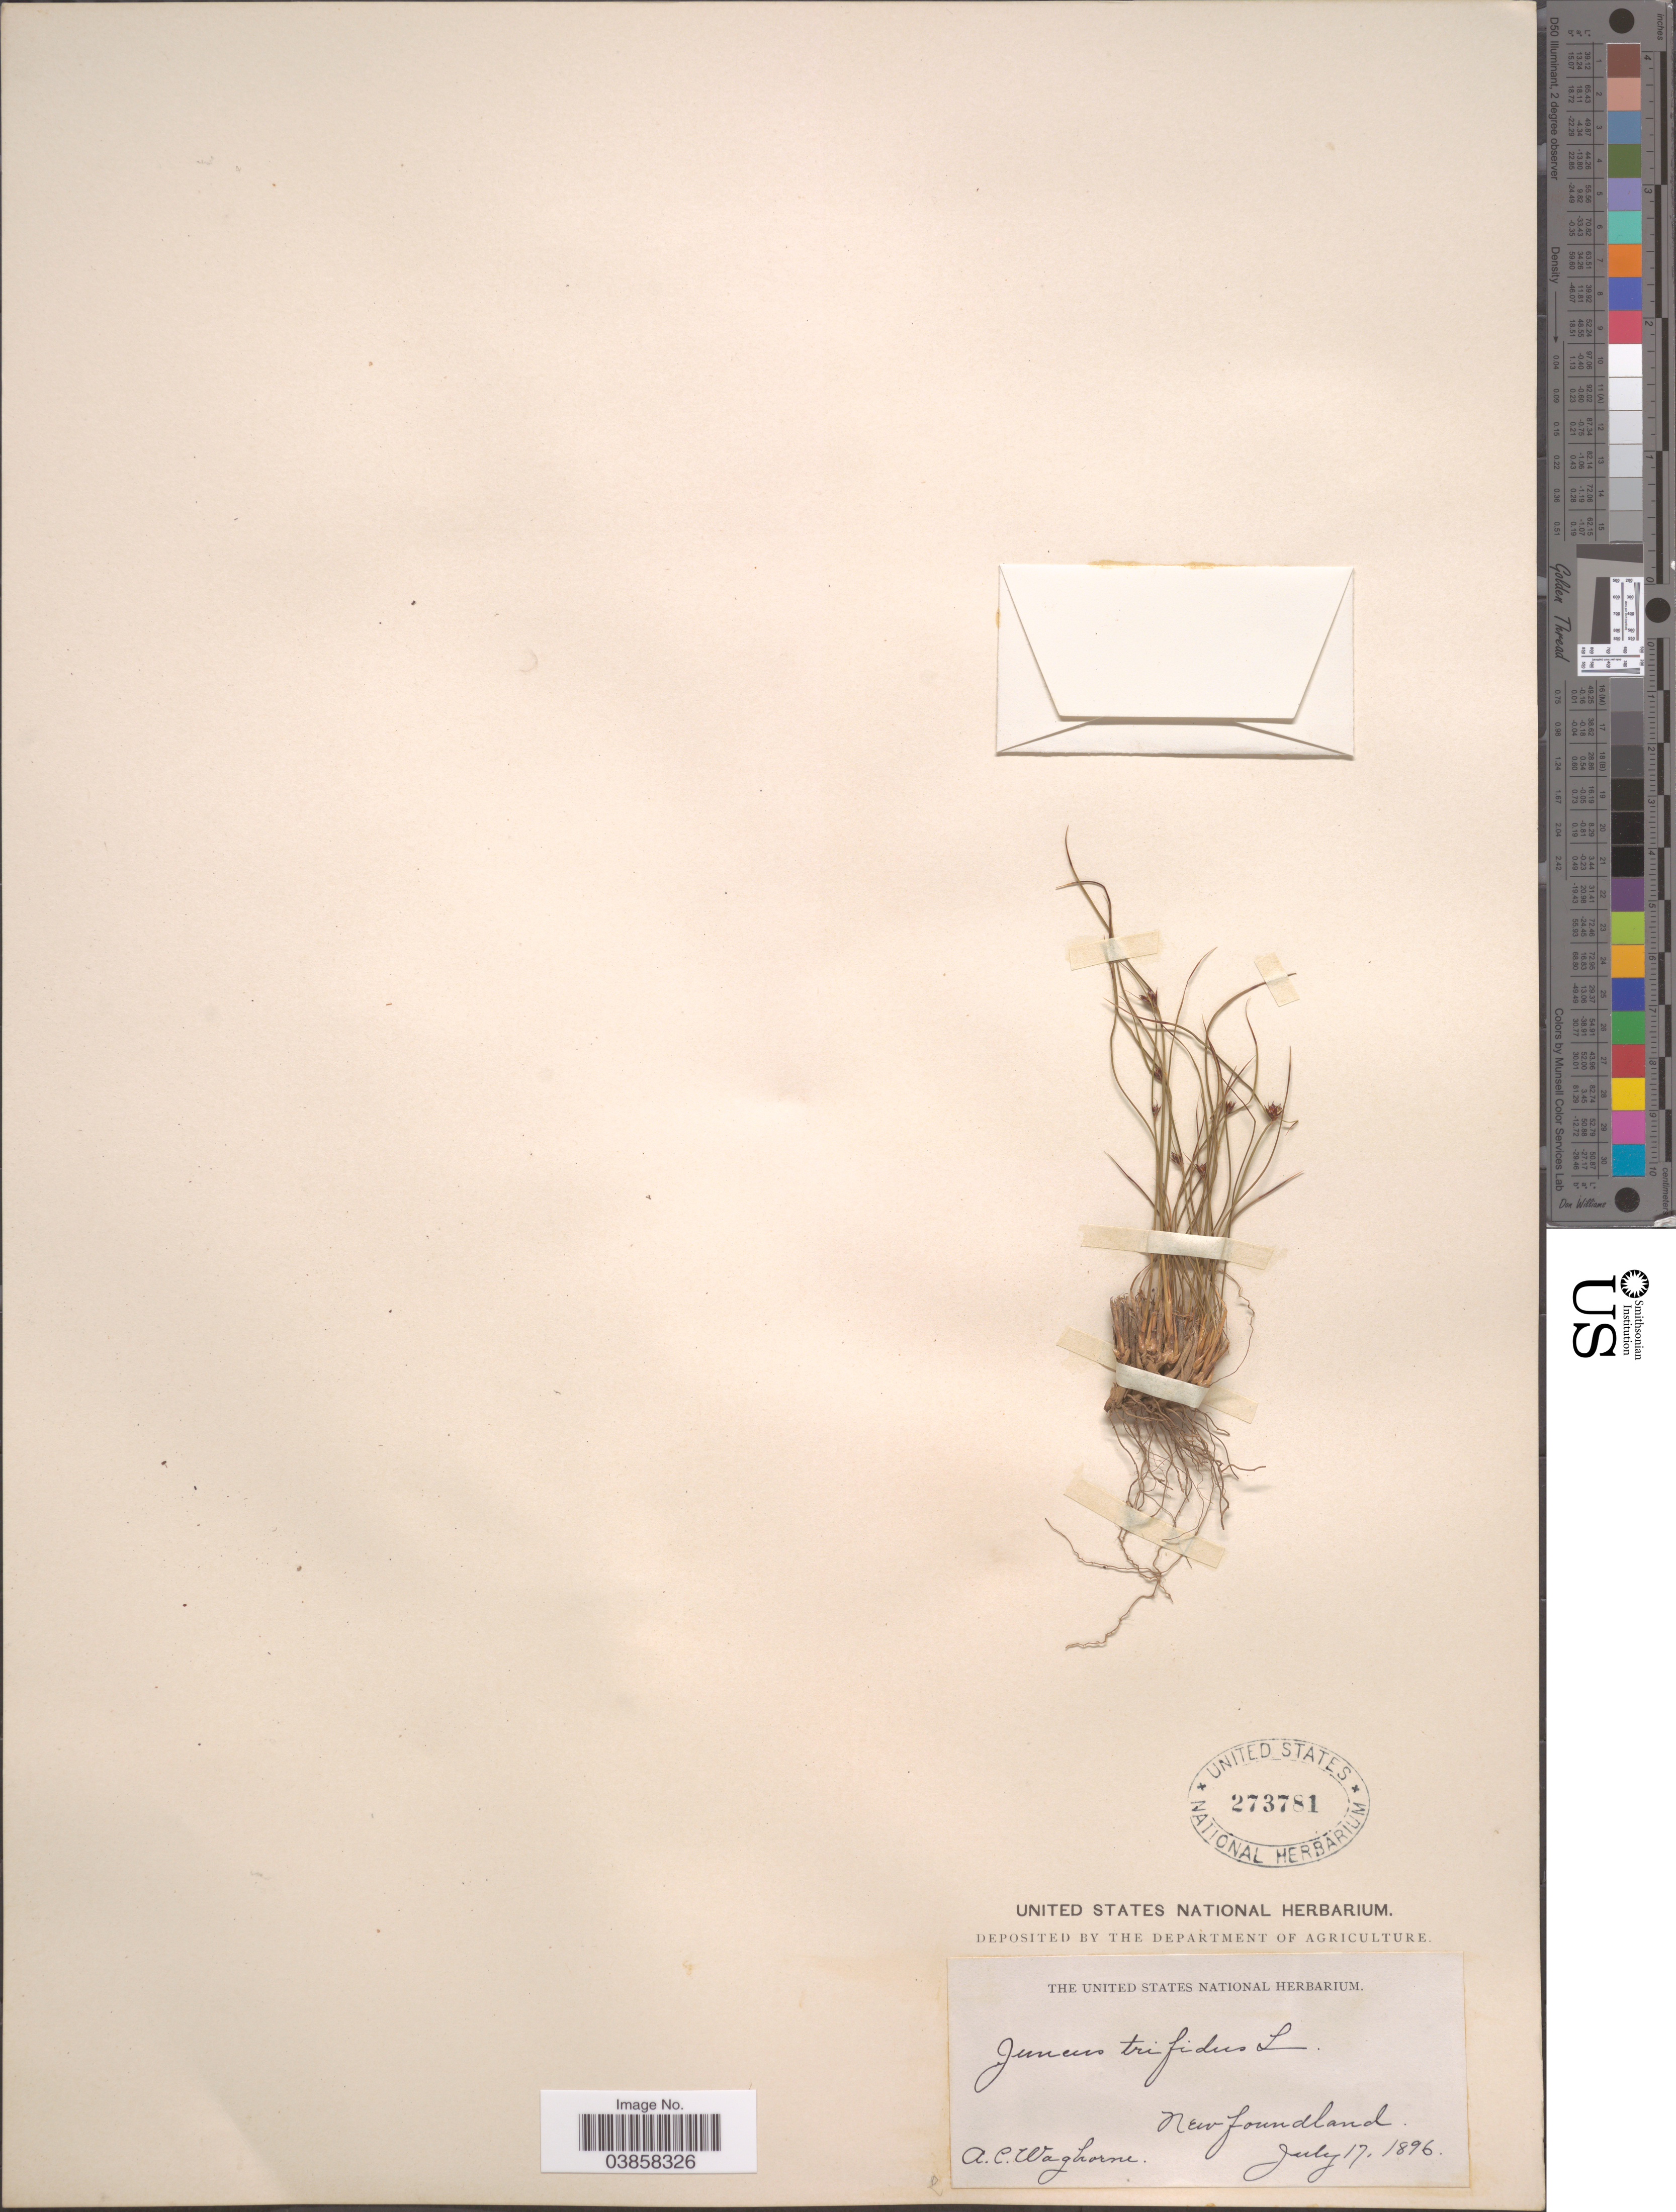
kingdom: Plantae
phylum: Tracheophyta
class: Liliopsida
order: Poales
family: Juncaceae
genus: Juncus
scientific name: Juncus trifidus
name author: L.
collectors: A. Waghorne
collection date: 1896-07-17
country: Canada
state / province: Newfoundland and Labrador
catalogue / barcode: US 273781